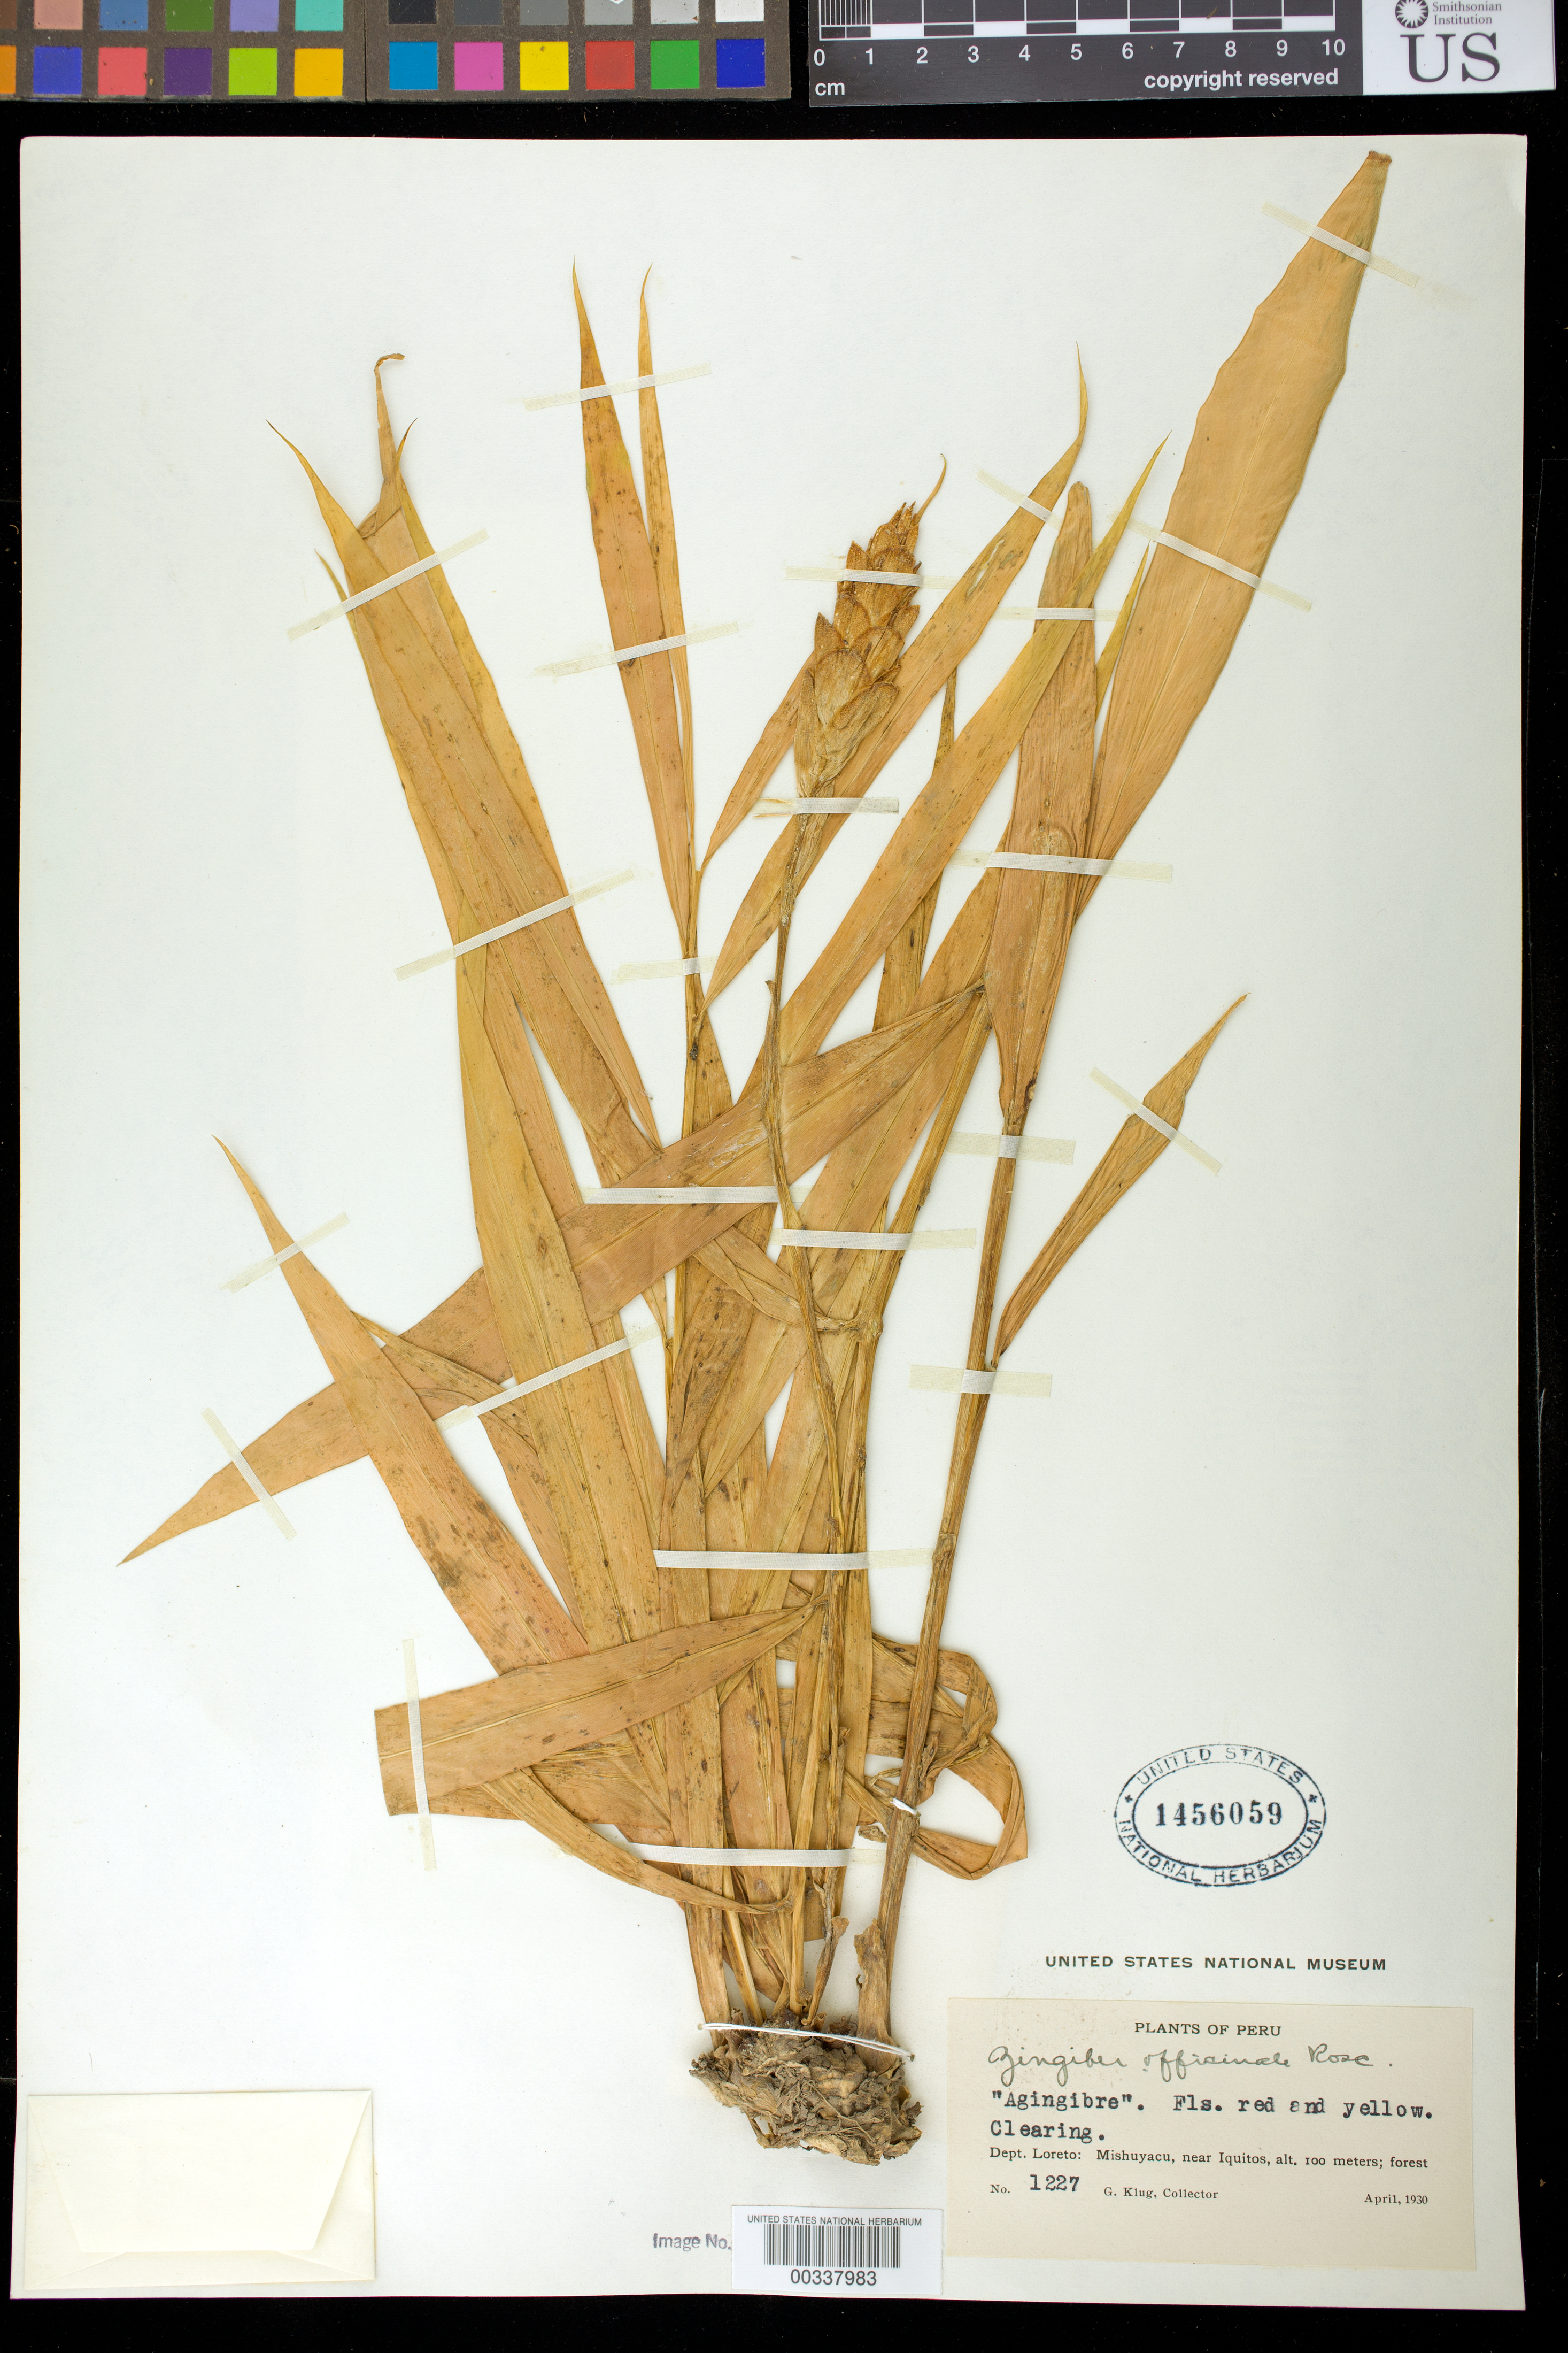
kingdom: Plantae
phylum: Tracheophyta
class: Liliopsida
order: Zingiberales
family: Zingiberaceae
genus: Zingiber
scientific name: Zingiber officinale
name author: Roscoe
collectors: G. Klug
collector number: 1227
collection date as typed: Apr 1930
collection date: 1930-04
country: Peru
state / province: Loreto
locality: Mishuyacu, near Iquitos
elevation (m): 100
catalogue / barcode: US 1456059